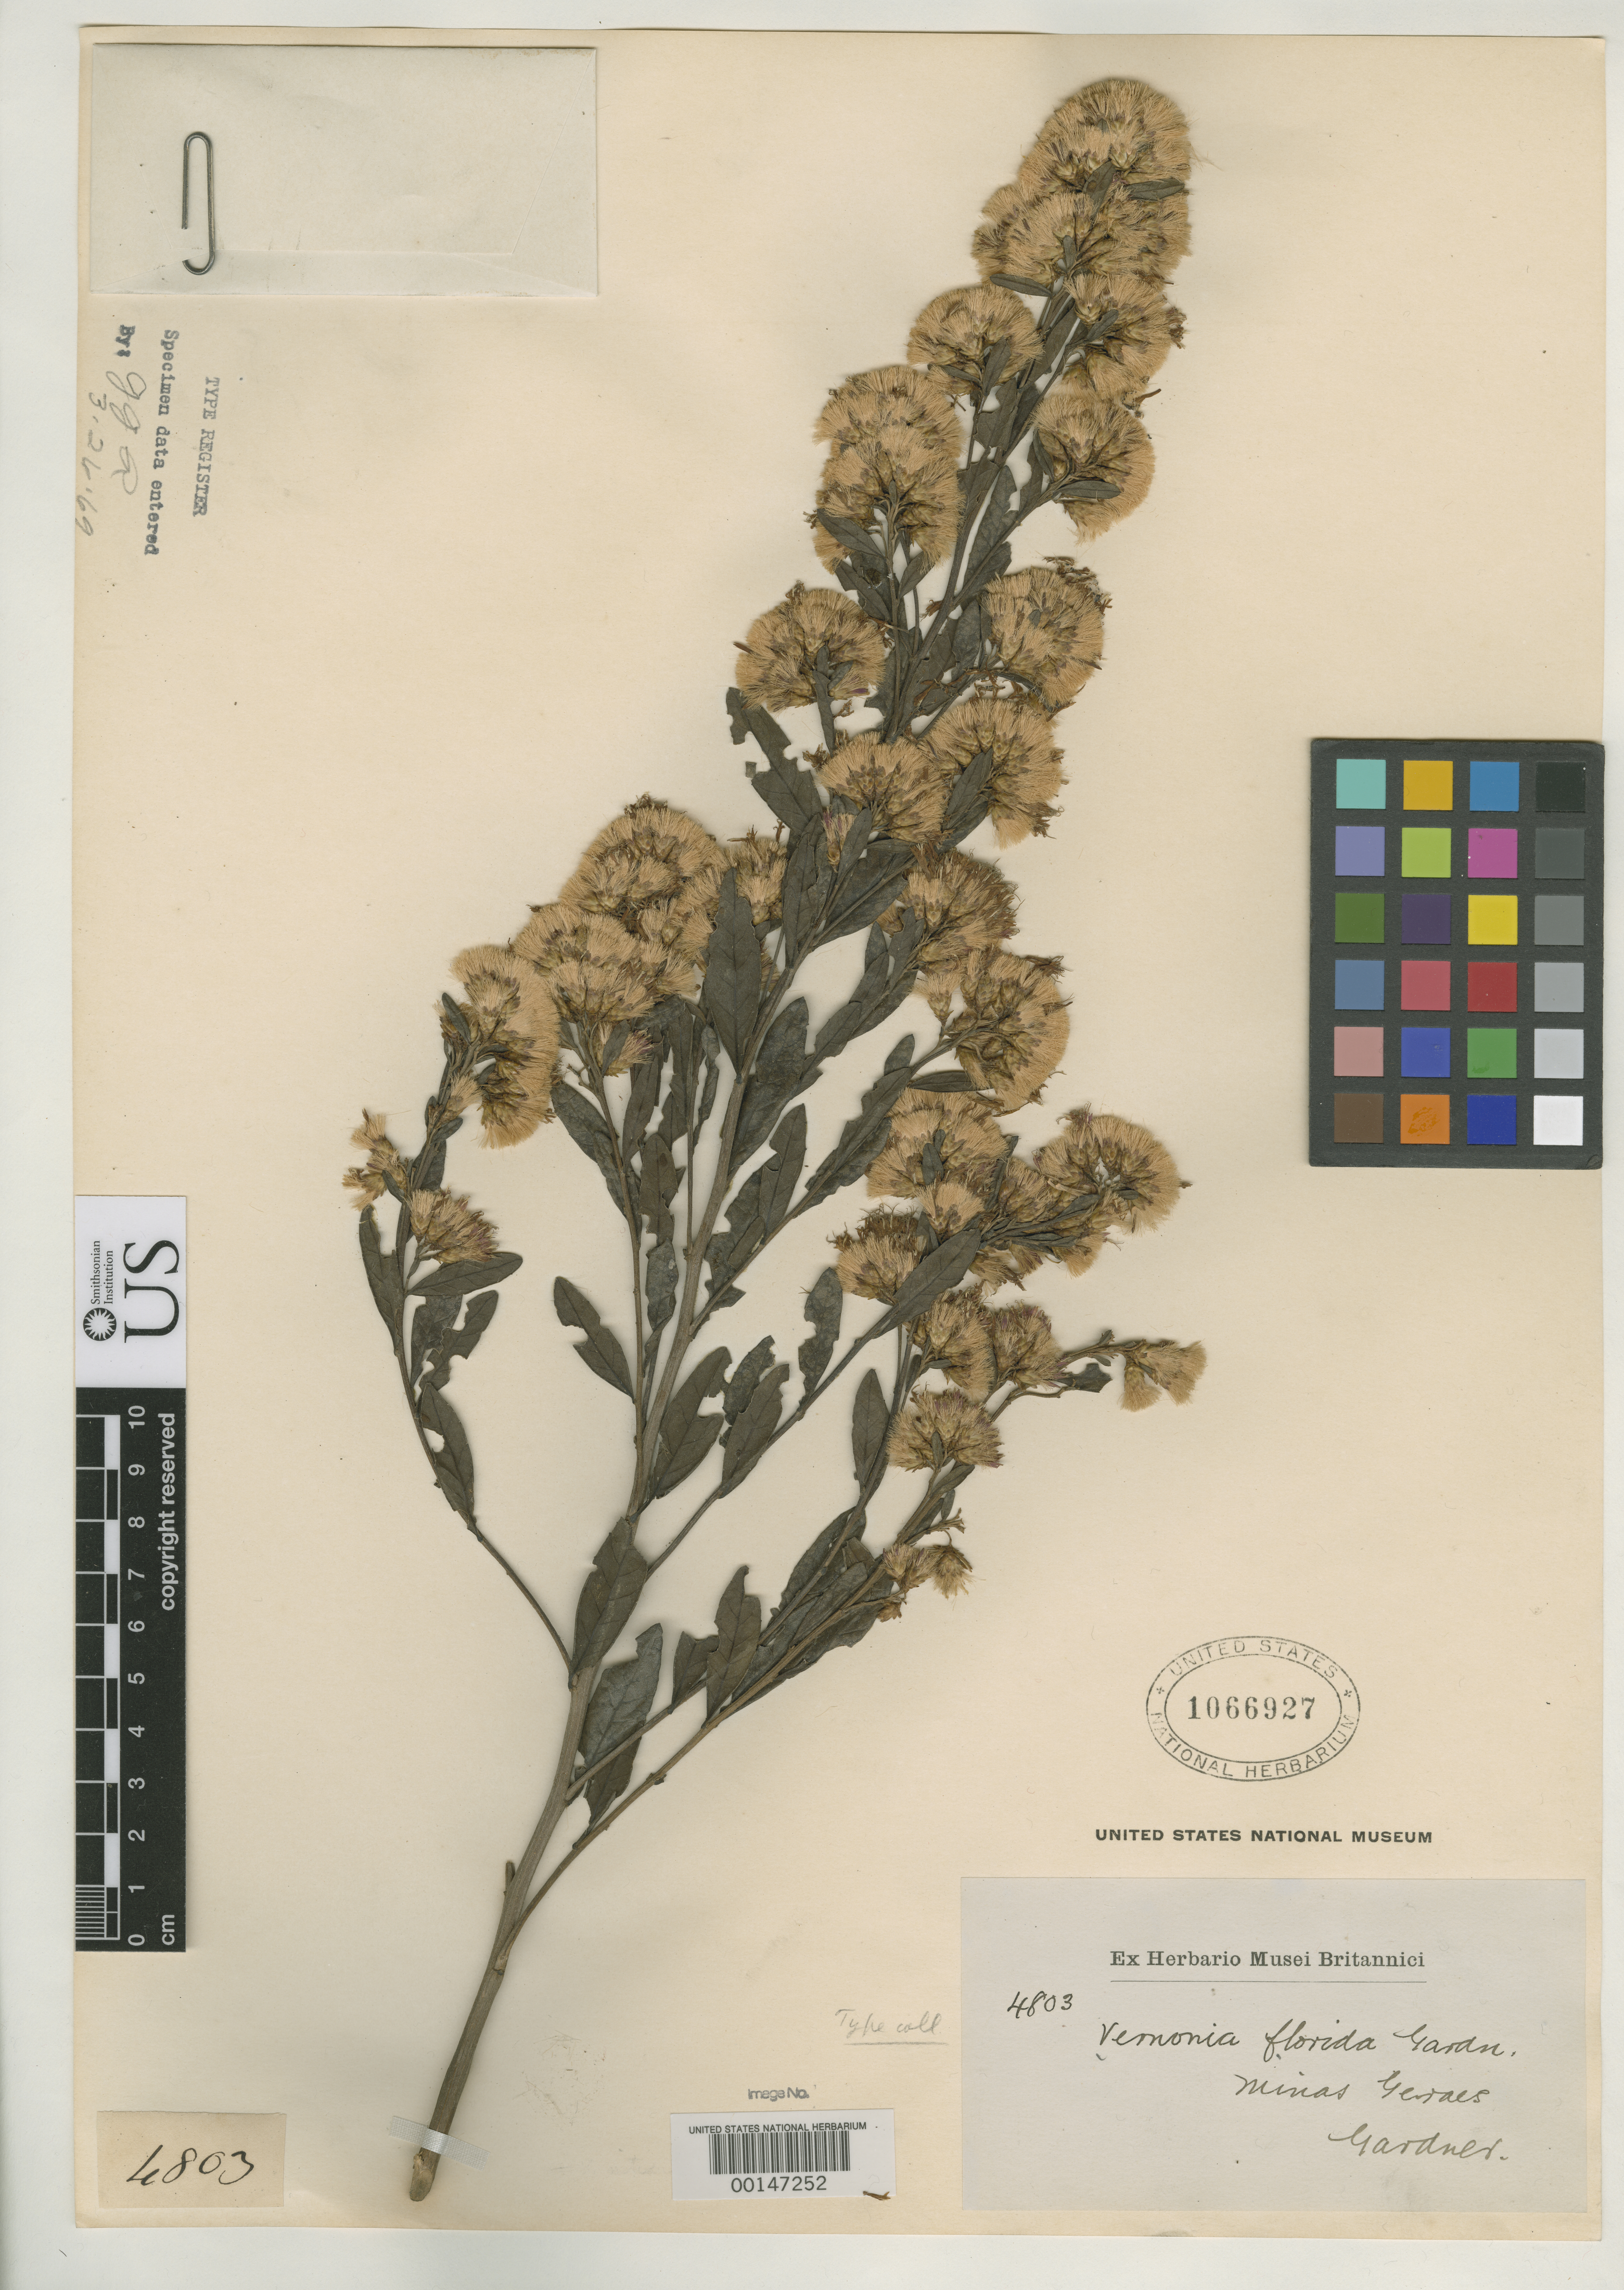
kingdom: Plantae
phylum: Tracheophyta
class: Magnoliopsida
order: Asterales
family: Asteraceae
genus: Vernonia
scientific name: Vernonia florida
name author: Gardner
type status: Isotype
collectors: G. Gardner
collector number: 4803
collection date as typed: Sep 1840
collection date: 1840-09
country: Brazil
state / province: Minas Gerais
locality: Near Caltas Altas.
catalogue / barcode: US 1066927